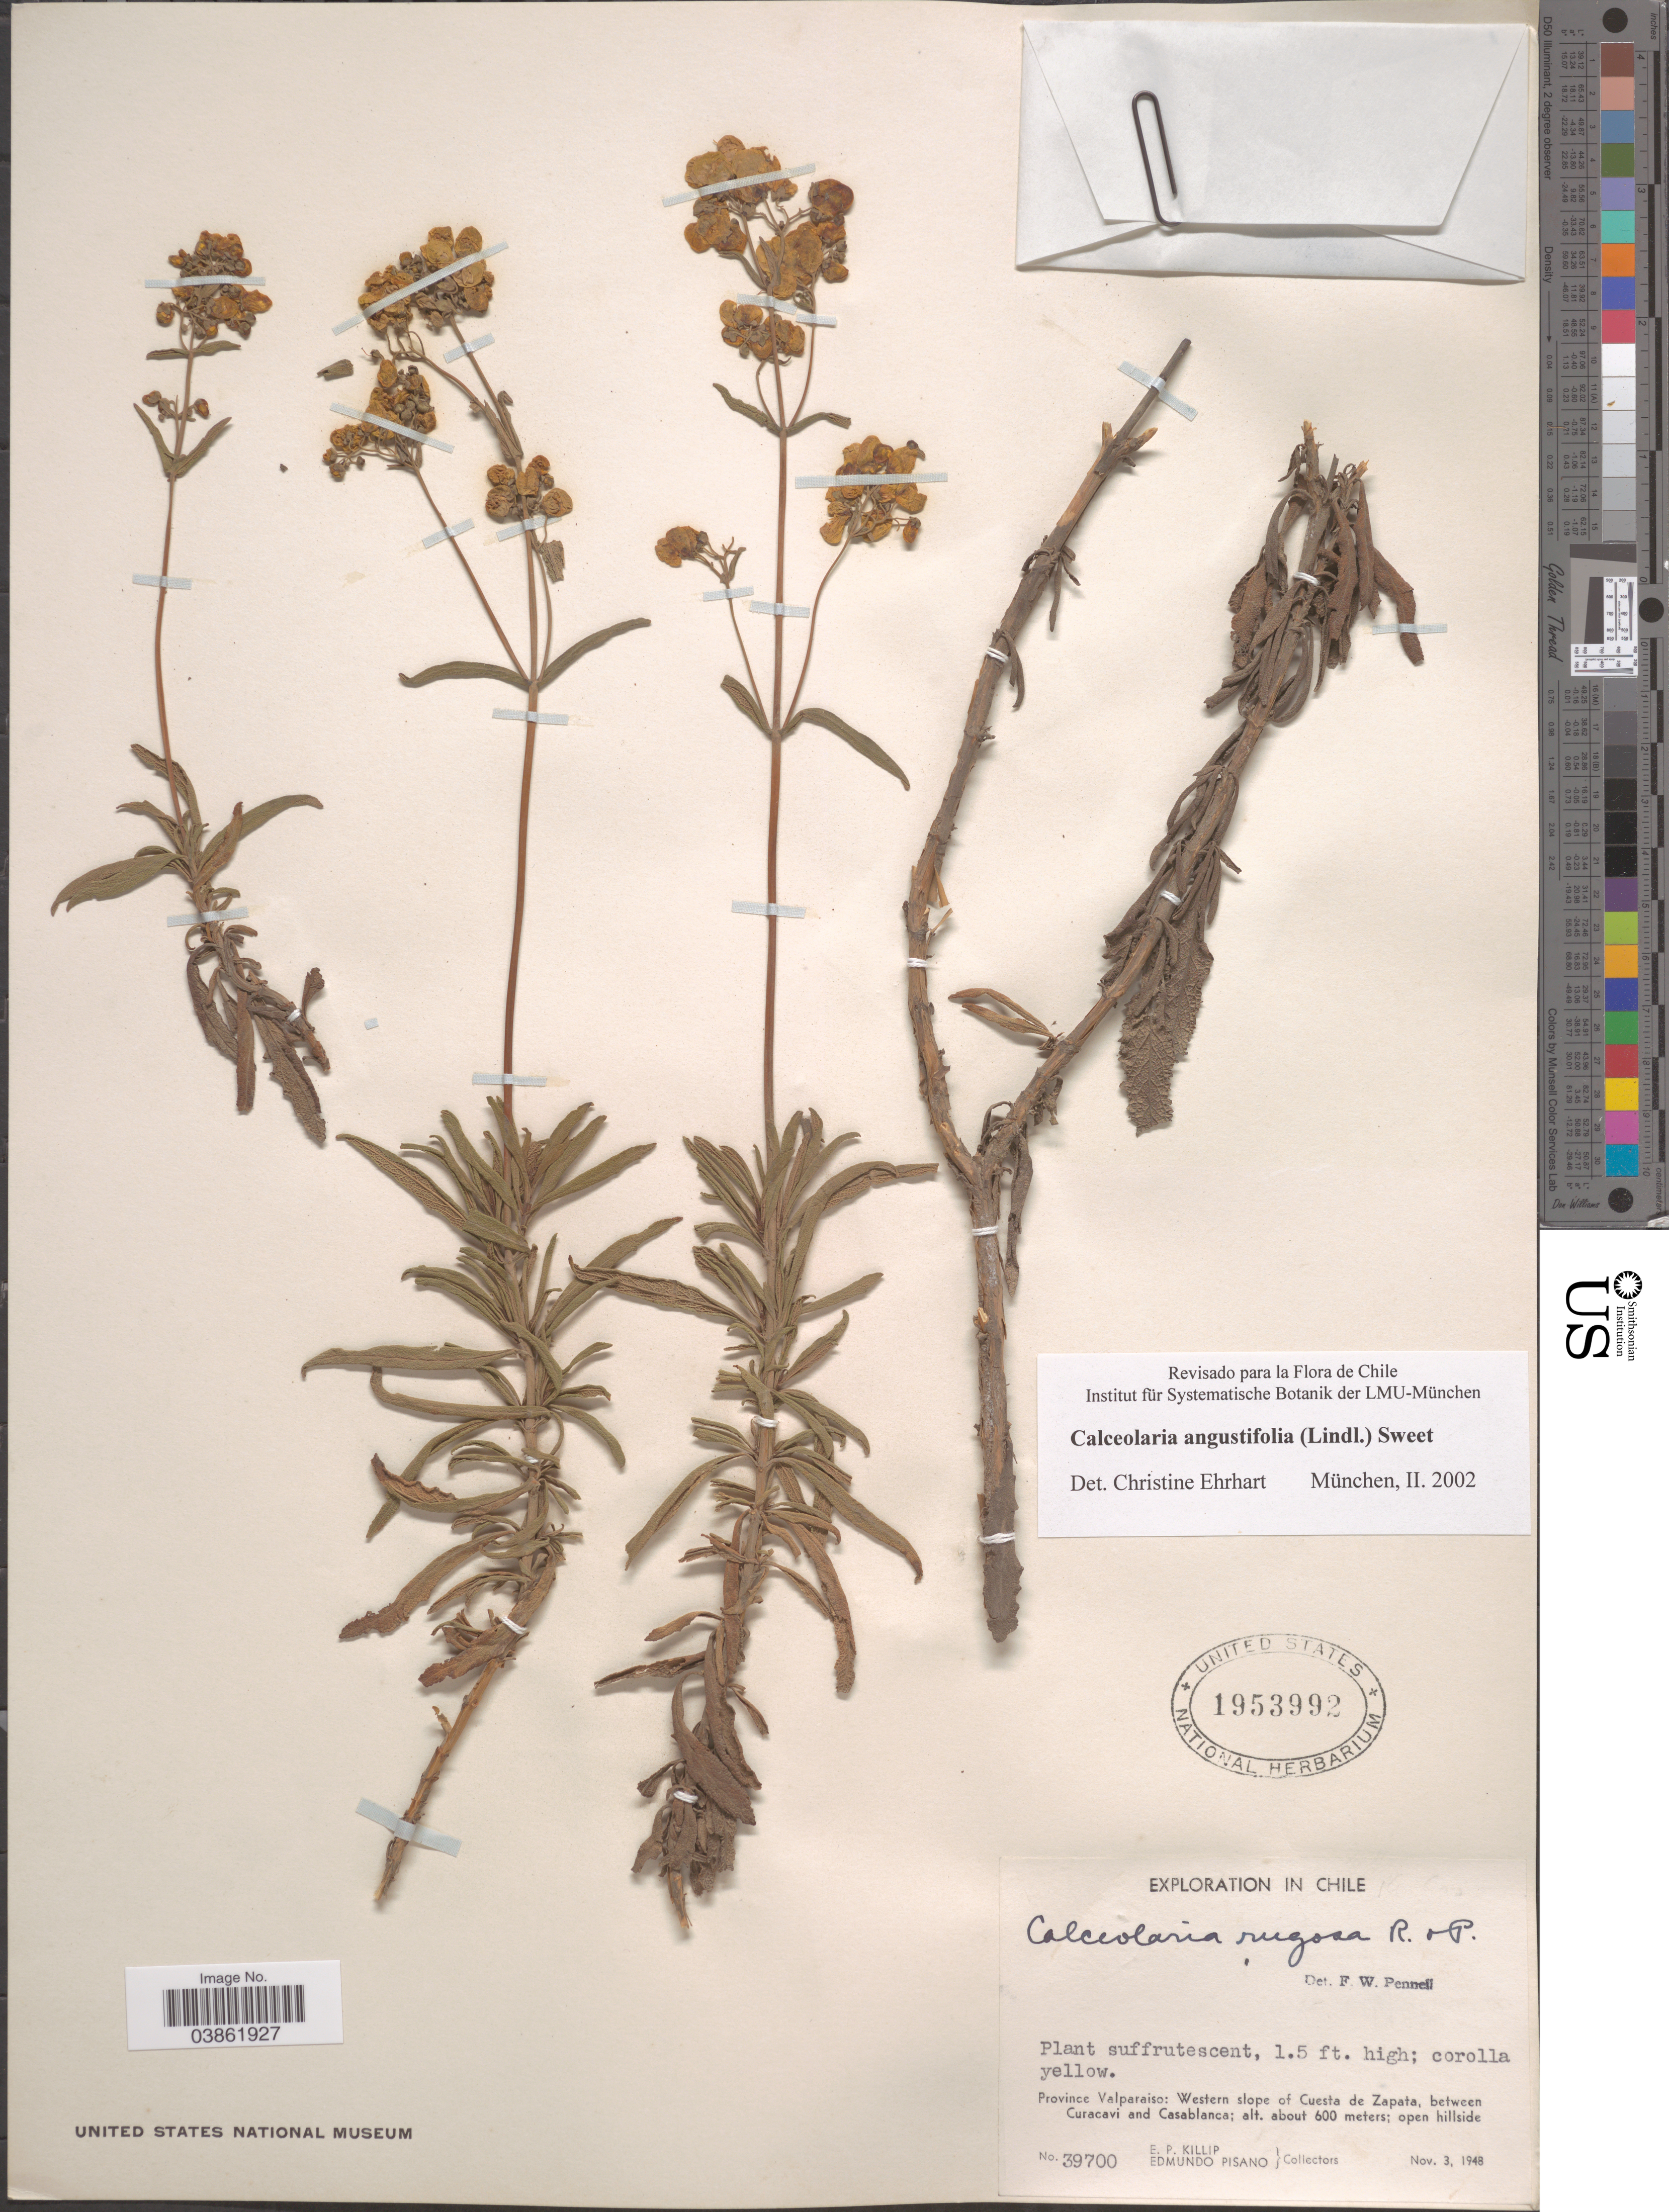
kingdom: Plantae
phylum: Tracheophyta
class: Magnoliopsida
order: Lamiales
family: Calceolariaceae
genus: Calceolaria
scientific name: Calceolaria angustifolia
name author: (Lindl.) Sweet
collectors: E. P. Killip & E. Pisano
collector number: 39700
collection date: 1948-11-03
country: Chile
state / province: Valparaíso (V)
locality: Province Valparaiso: Western slope of Cuesta de Zapata, between Curacavi and Casablanca.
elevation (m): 600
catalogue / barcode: US 1953992